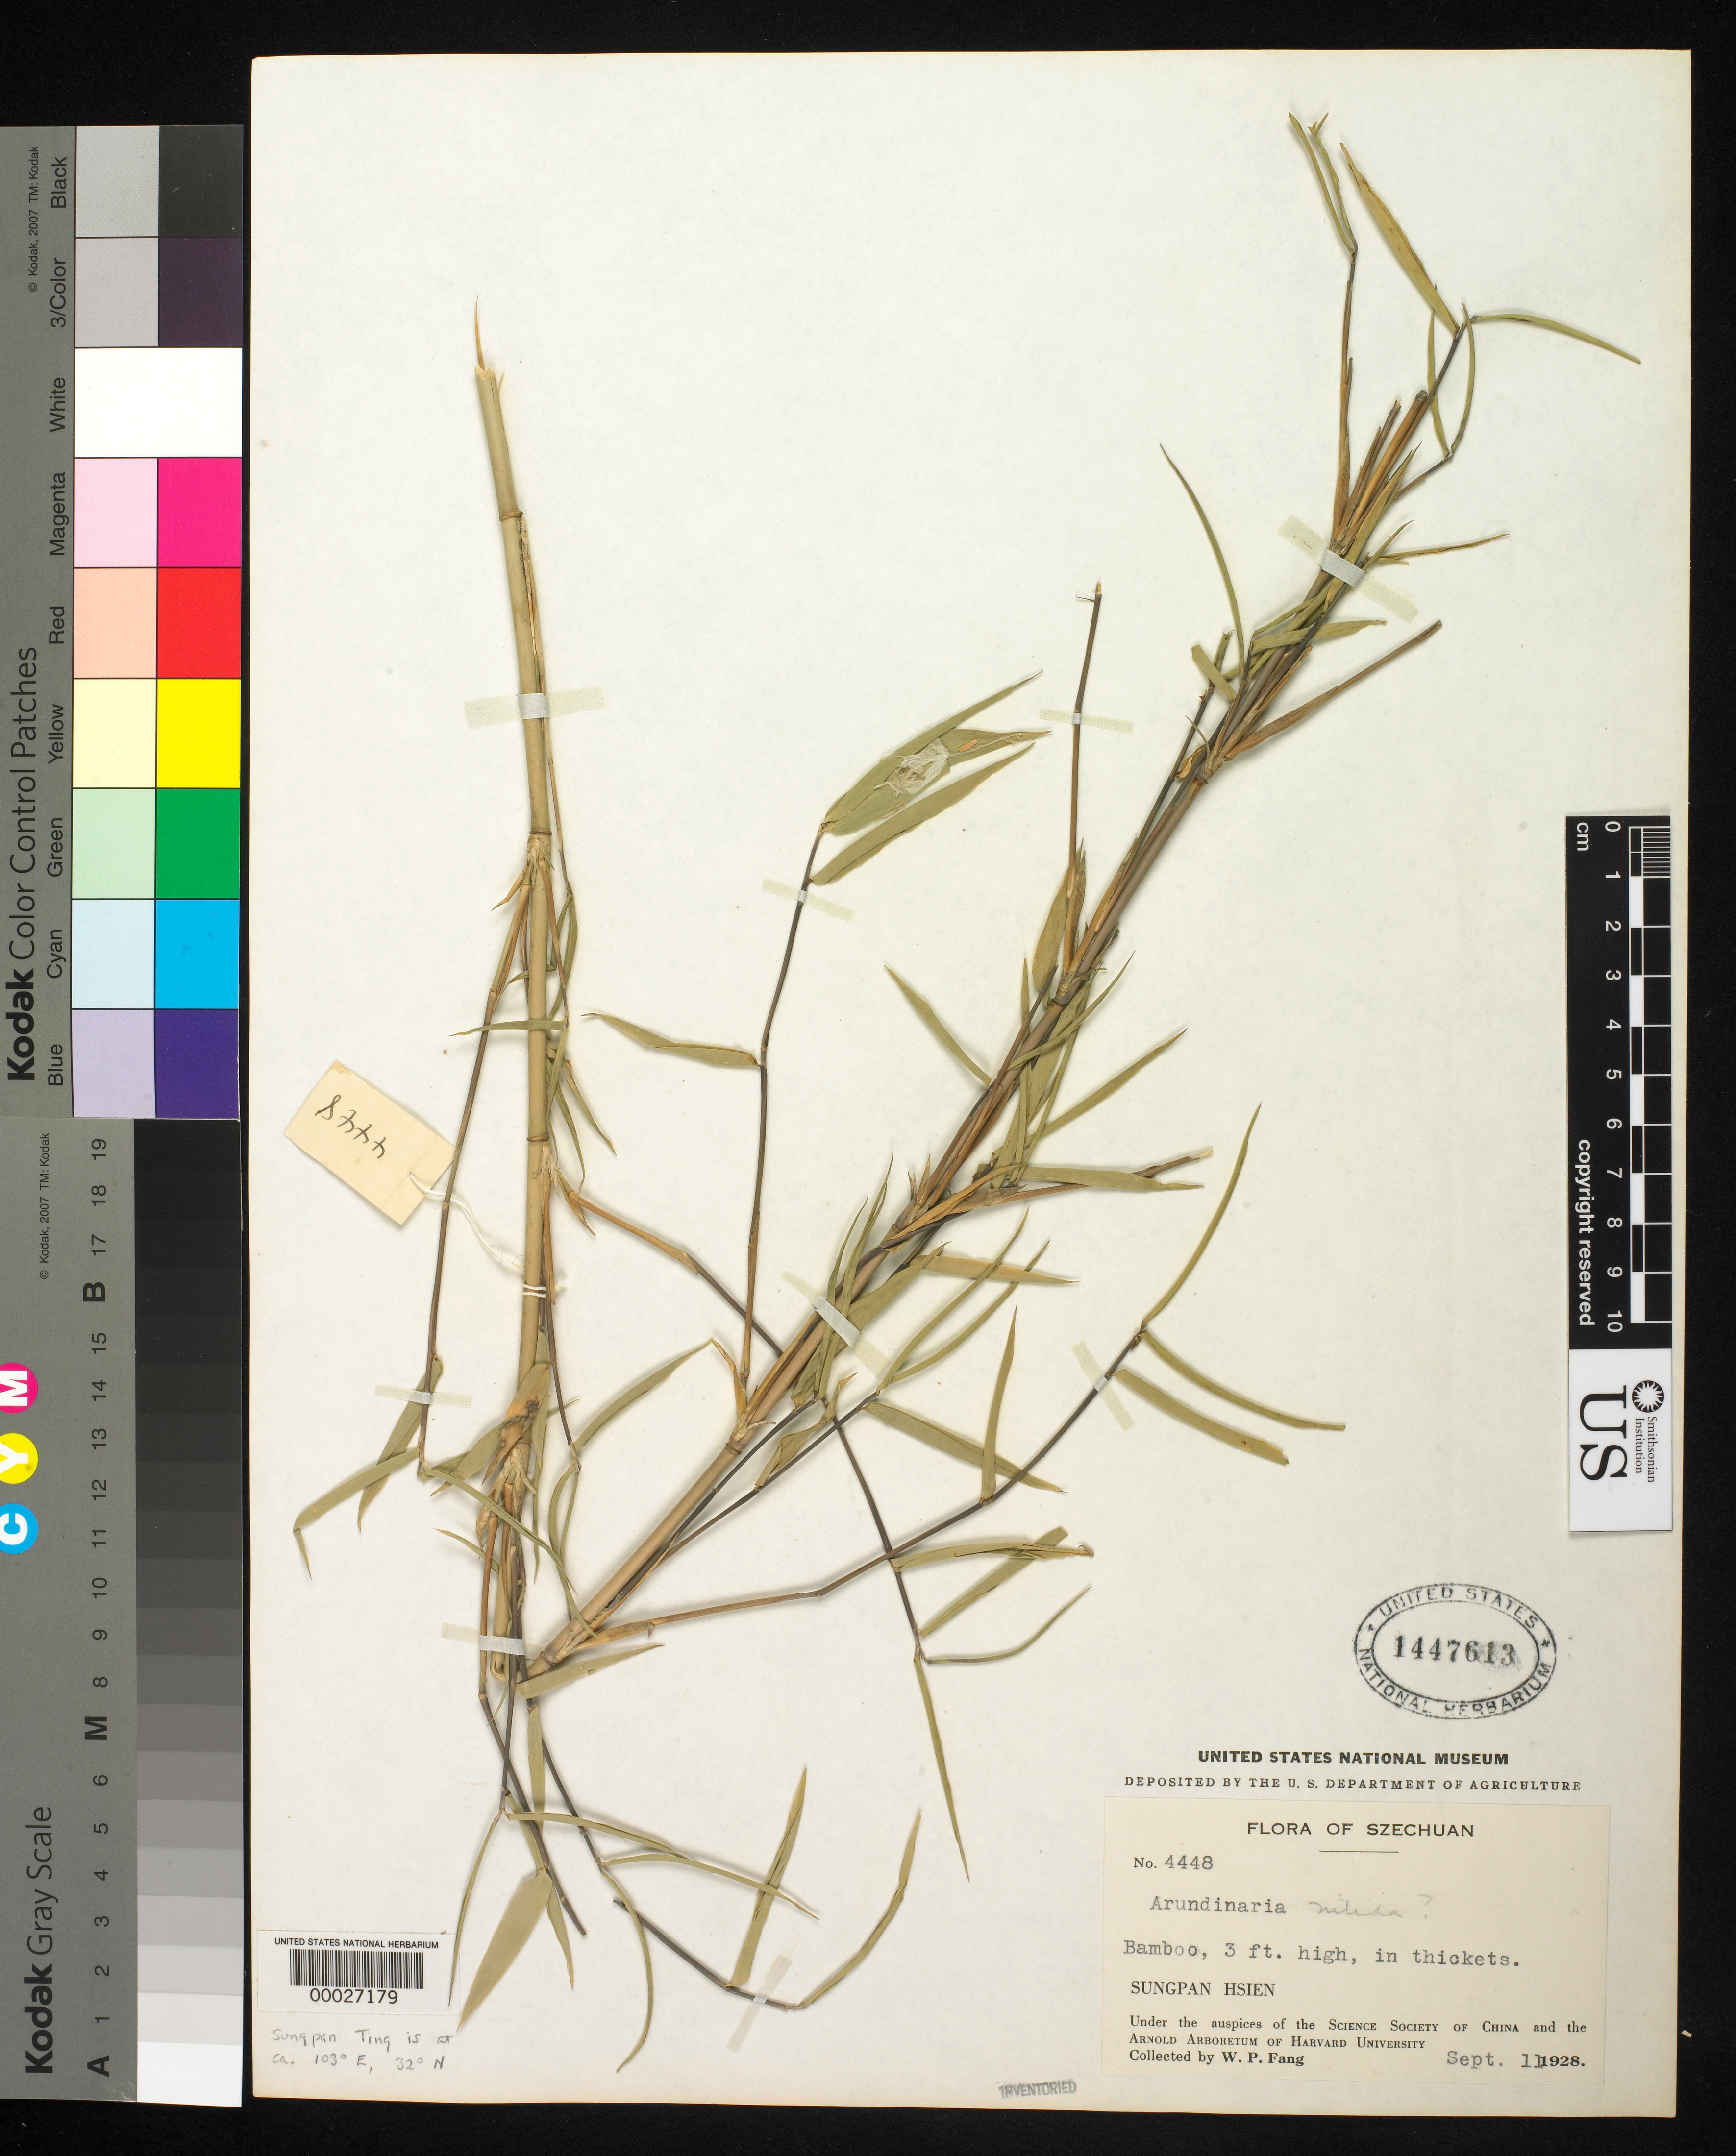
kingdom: Plantae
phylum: Tracheophyta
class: Liliopsida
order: Poales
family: Poaceae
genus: Fargesia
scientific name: Fargesia nitida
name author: (Mitford ex Stapf) Keng f. ex T.P. Yi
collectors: W. P. Fang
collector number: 4448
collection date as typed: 11 Sep 1928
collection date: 1928-09-11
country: China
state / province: Sichuan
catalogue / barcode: US 1447613